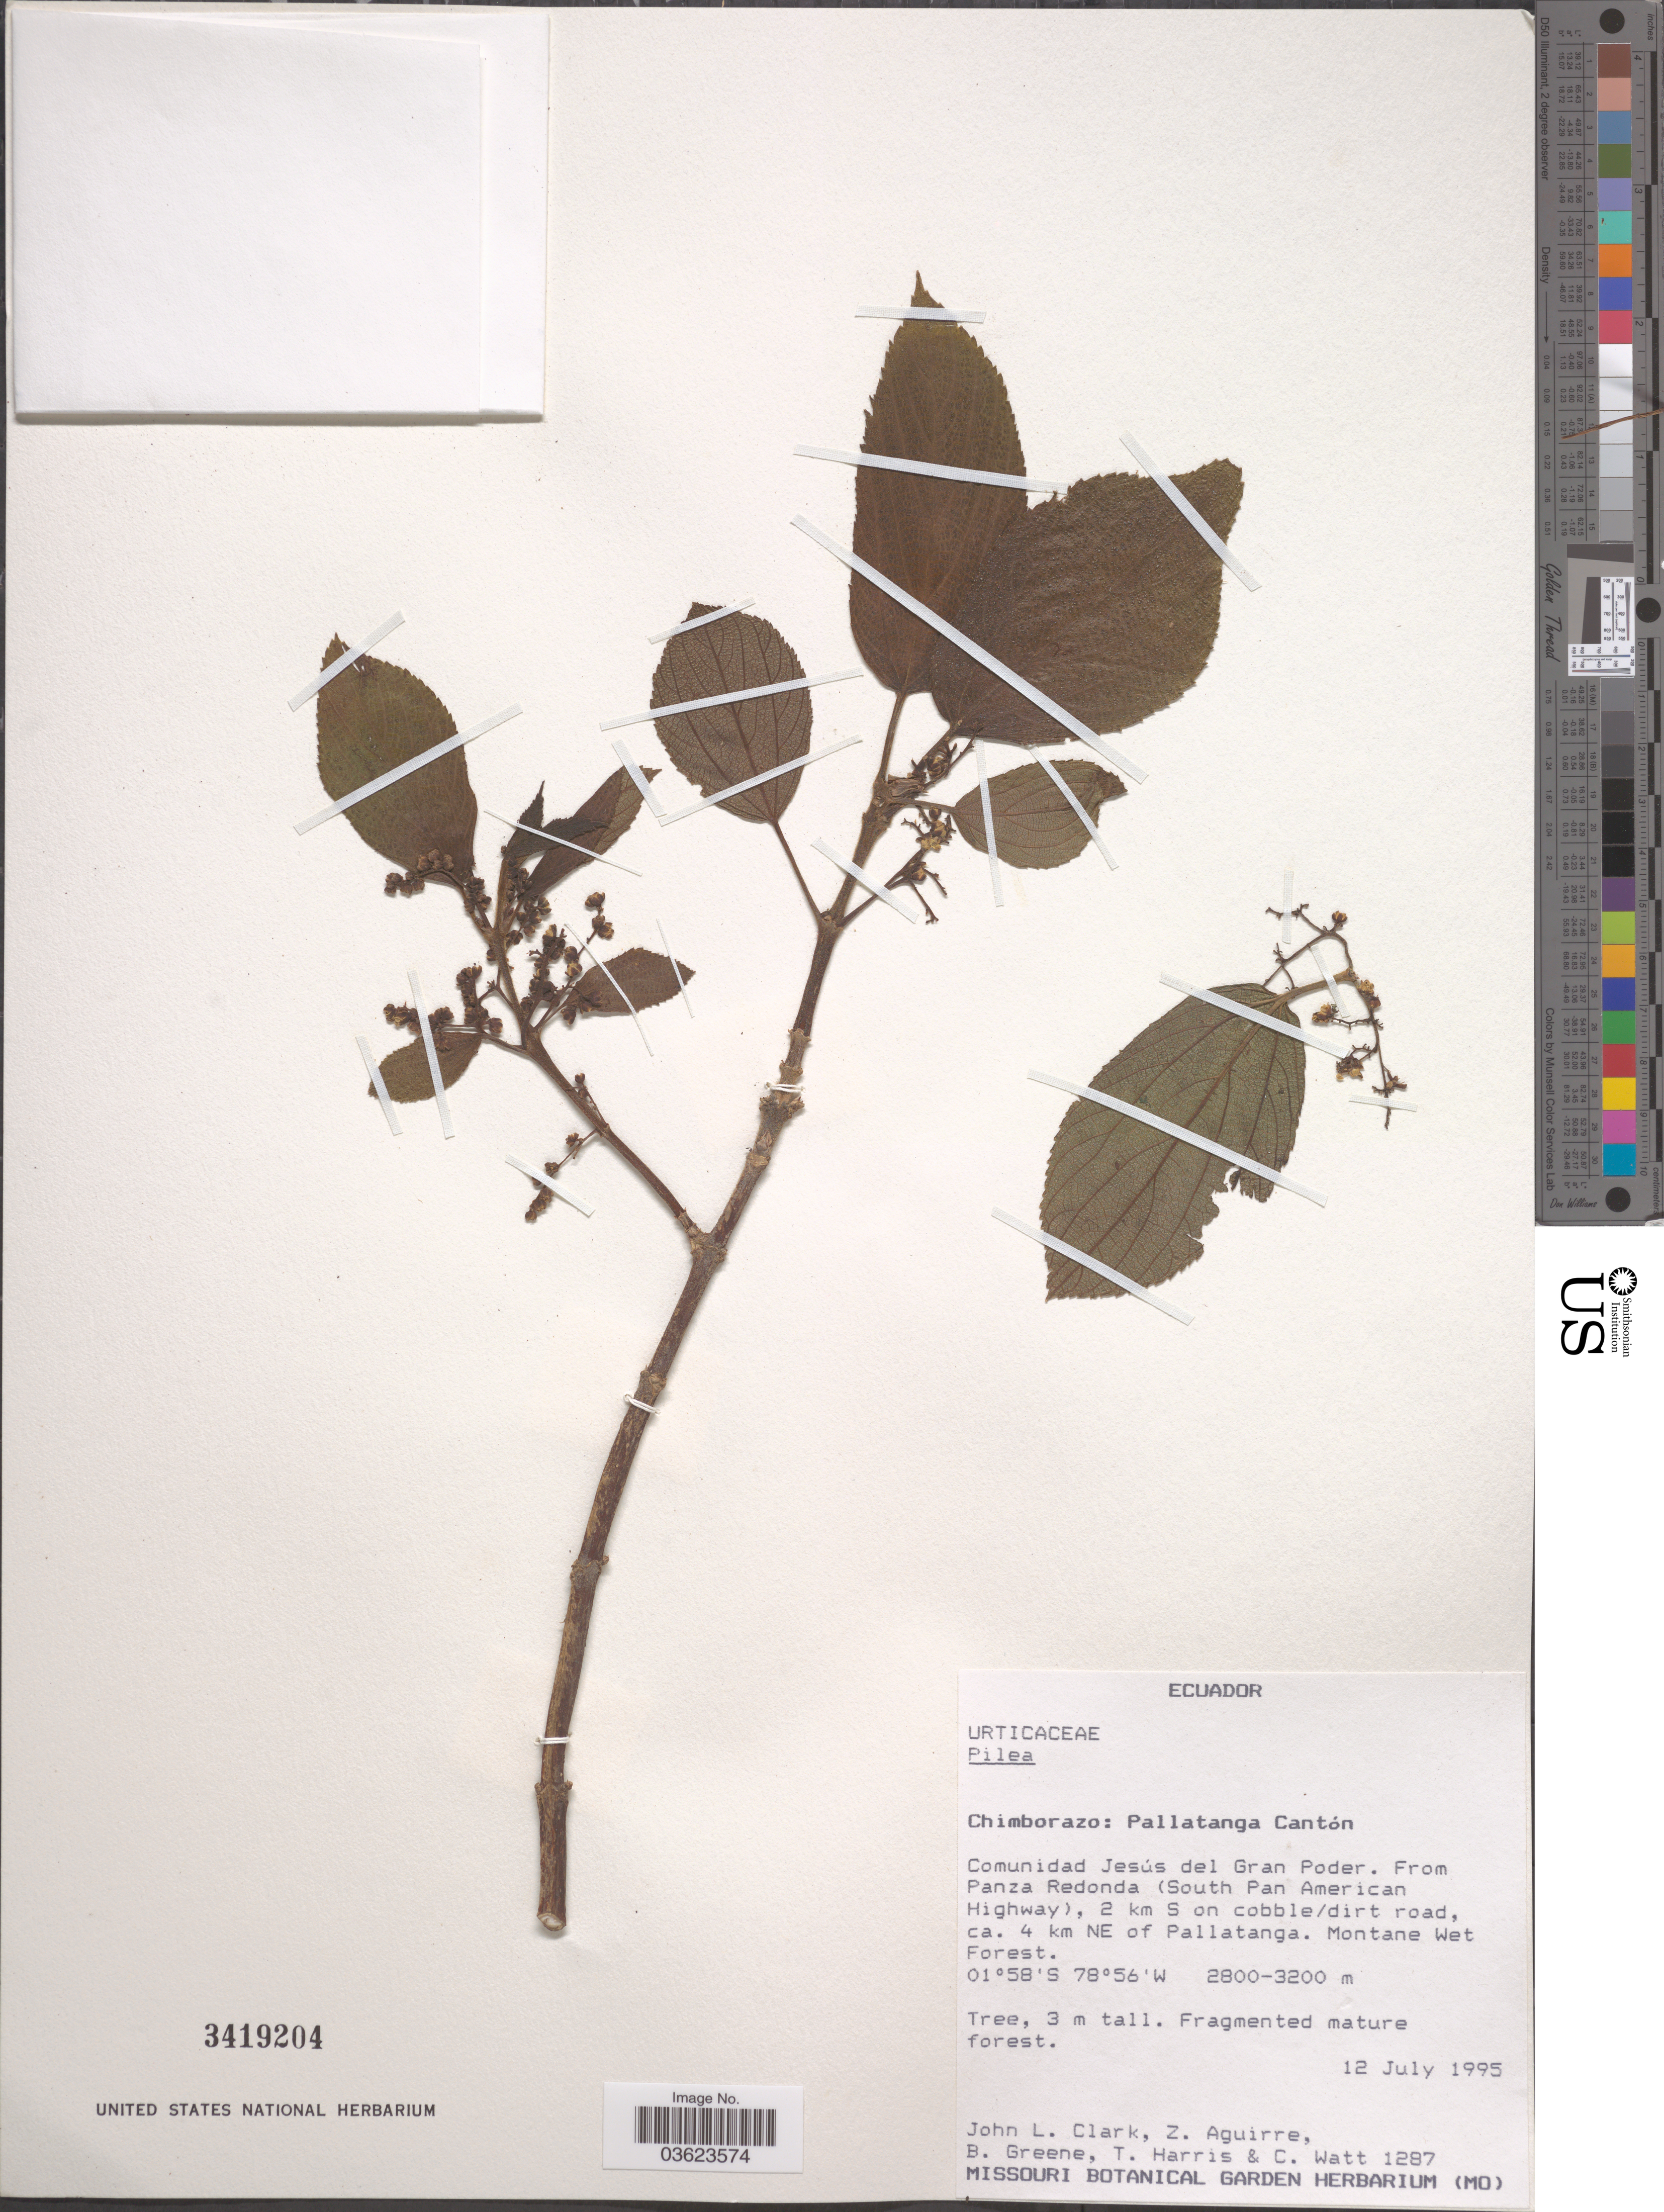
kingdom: Plantae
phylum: Tracheophyta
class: Magnoliopsida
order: Rosales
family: Urticaceae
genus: Pilea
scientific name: Pilea sp.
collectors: J. L. Clark, Z. Aguirre, B. Greene, T. Harris & C. Watt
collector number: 1287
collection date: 1995-07-12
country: Ecuador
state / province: Chimborazo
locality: Pallatanga Cantón. Comunidad Jesús del Gran Poder. From Panza Redonda (South Pan American Highway), 2 km S on cobble/dirt road, ca. 4 km NE of Pallatanga. Montane Wet Forest.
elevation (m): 2800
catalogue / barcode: US 3419204